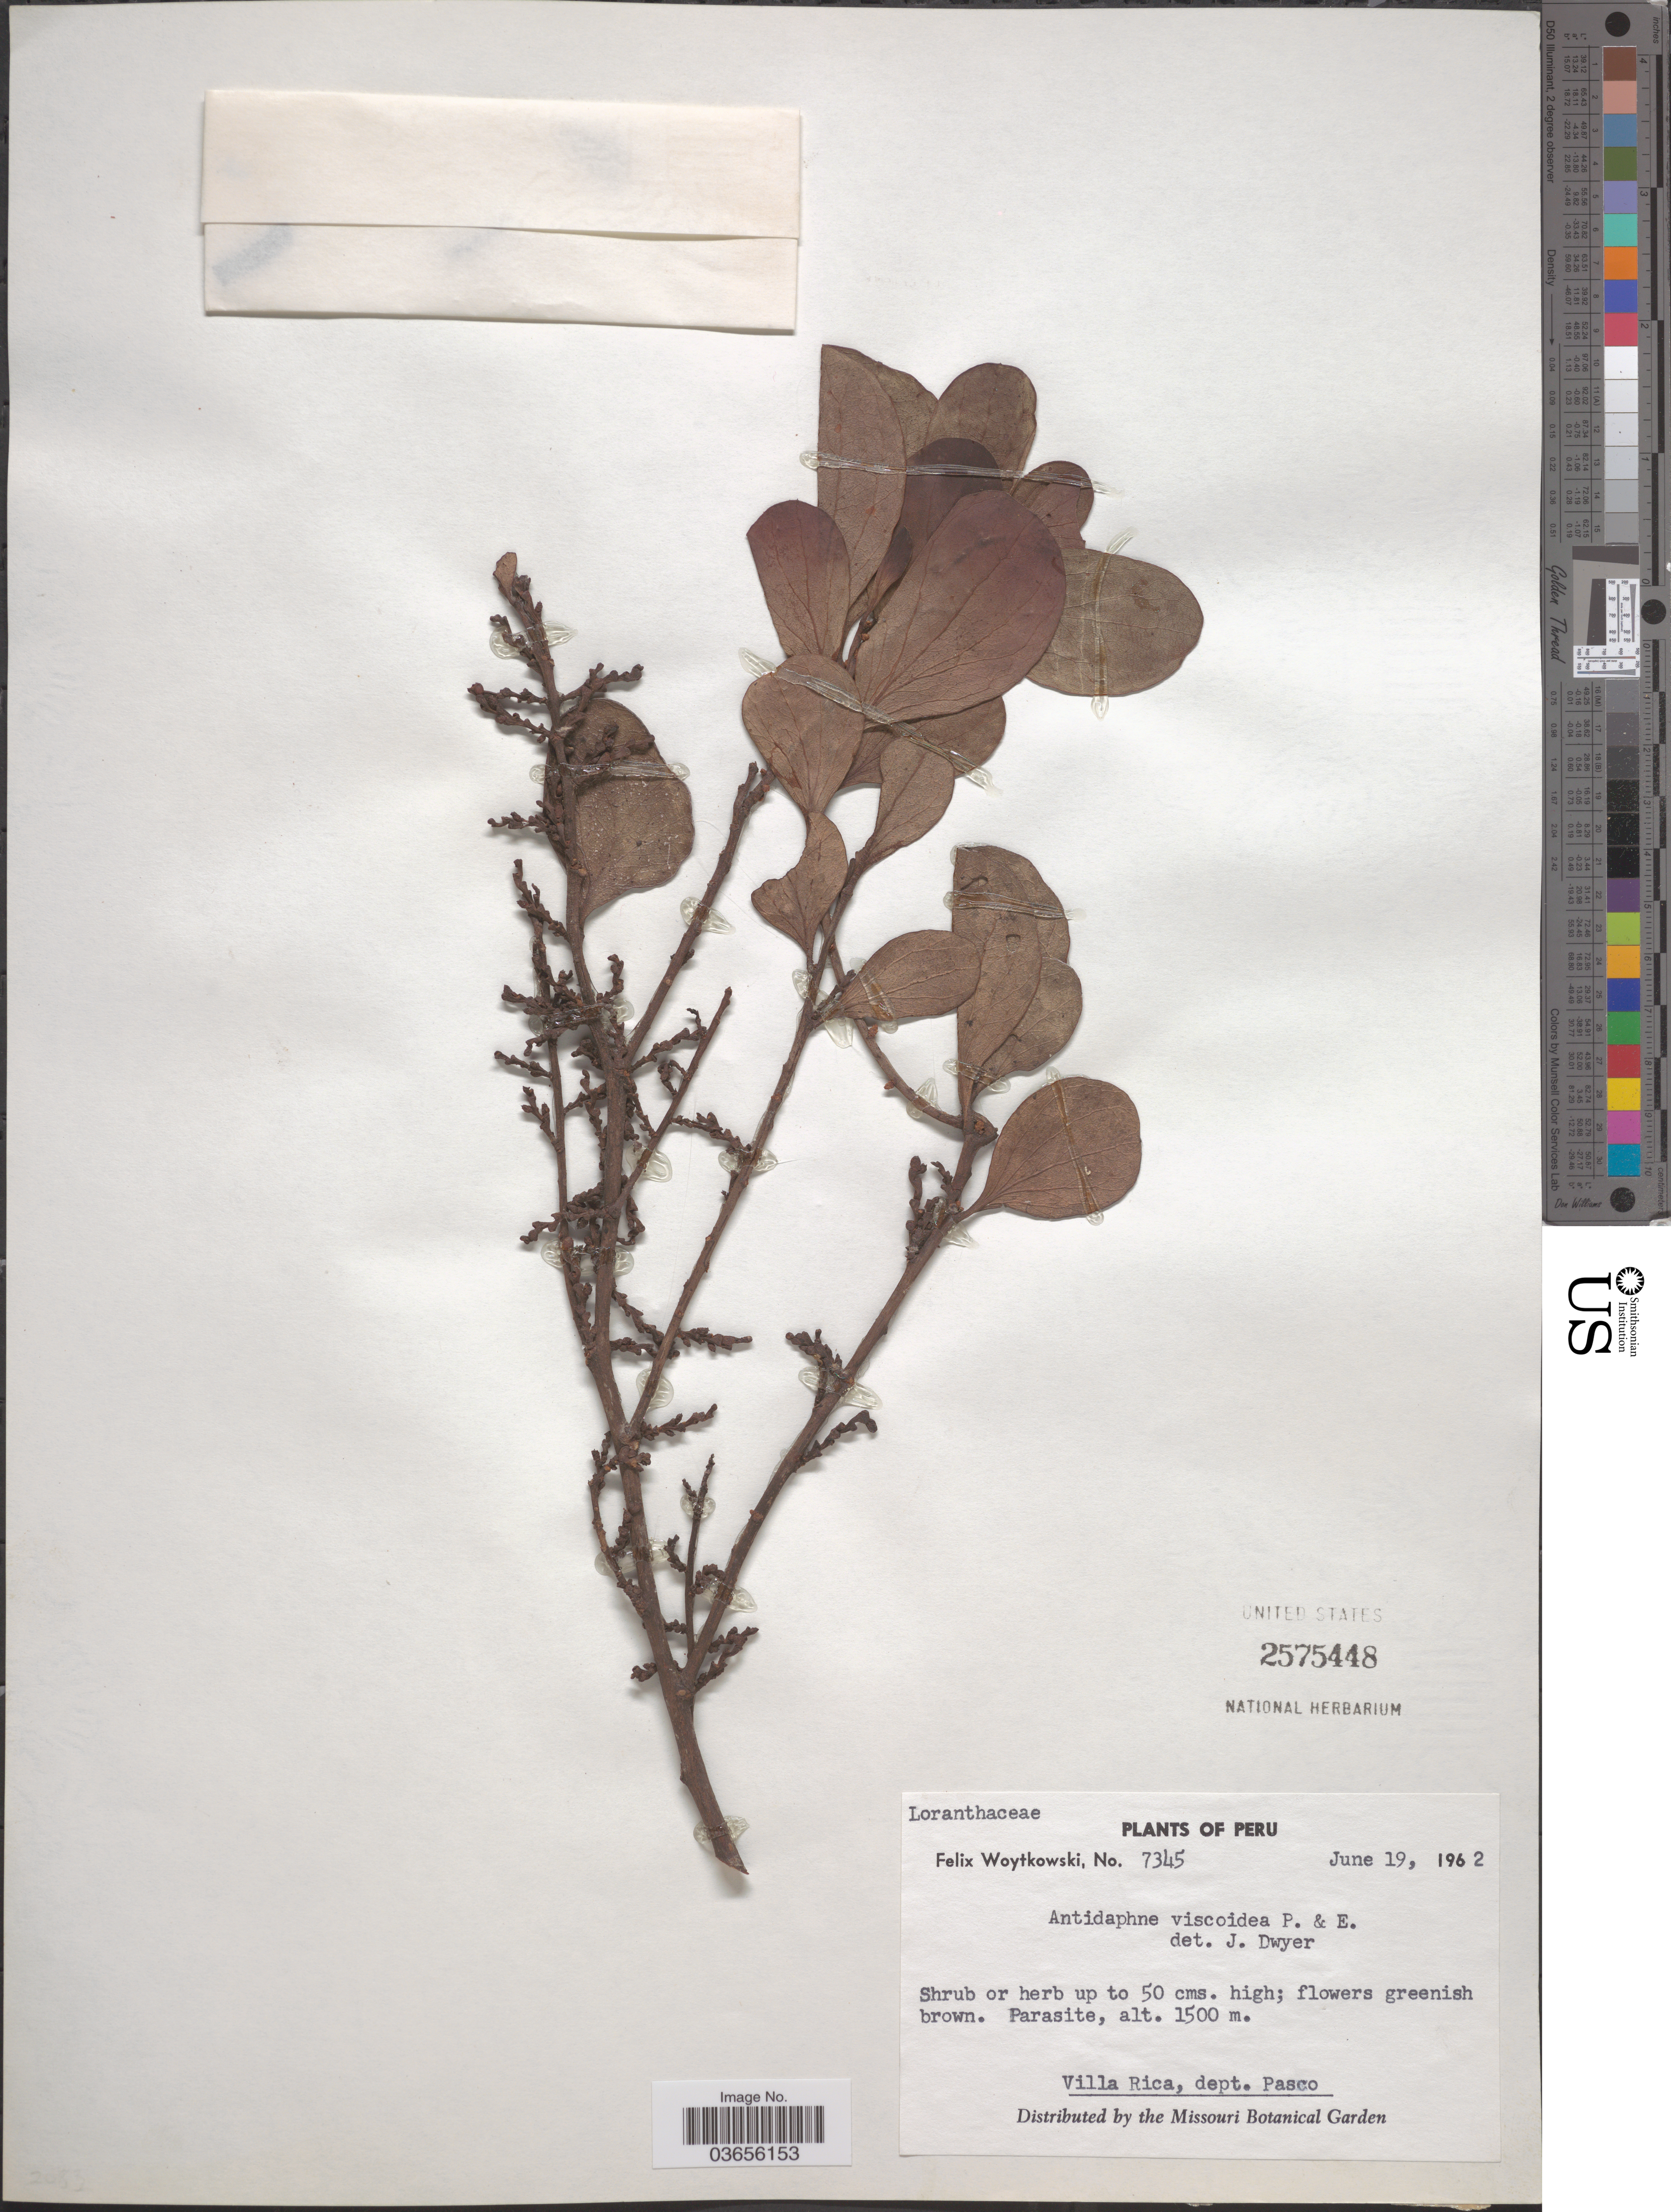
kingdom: Plantae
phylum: Tracheophyta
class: Magnoliopsida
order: Santalales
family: Santalaceae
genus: Antidaphne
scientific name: Antidaphne viscoidea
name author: Poepp. & Endl.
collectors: F. Woytkowski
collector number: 7345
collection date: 1962-06-19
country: Peru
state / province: Pasco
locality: Villa Rica, dept. Pasco.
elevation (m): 1500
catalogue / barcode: US 2575448